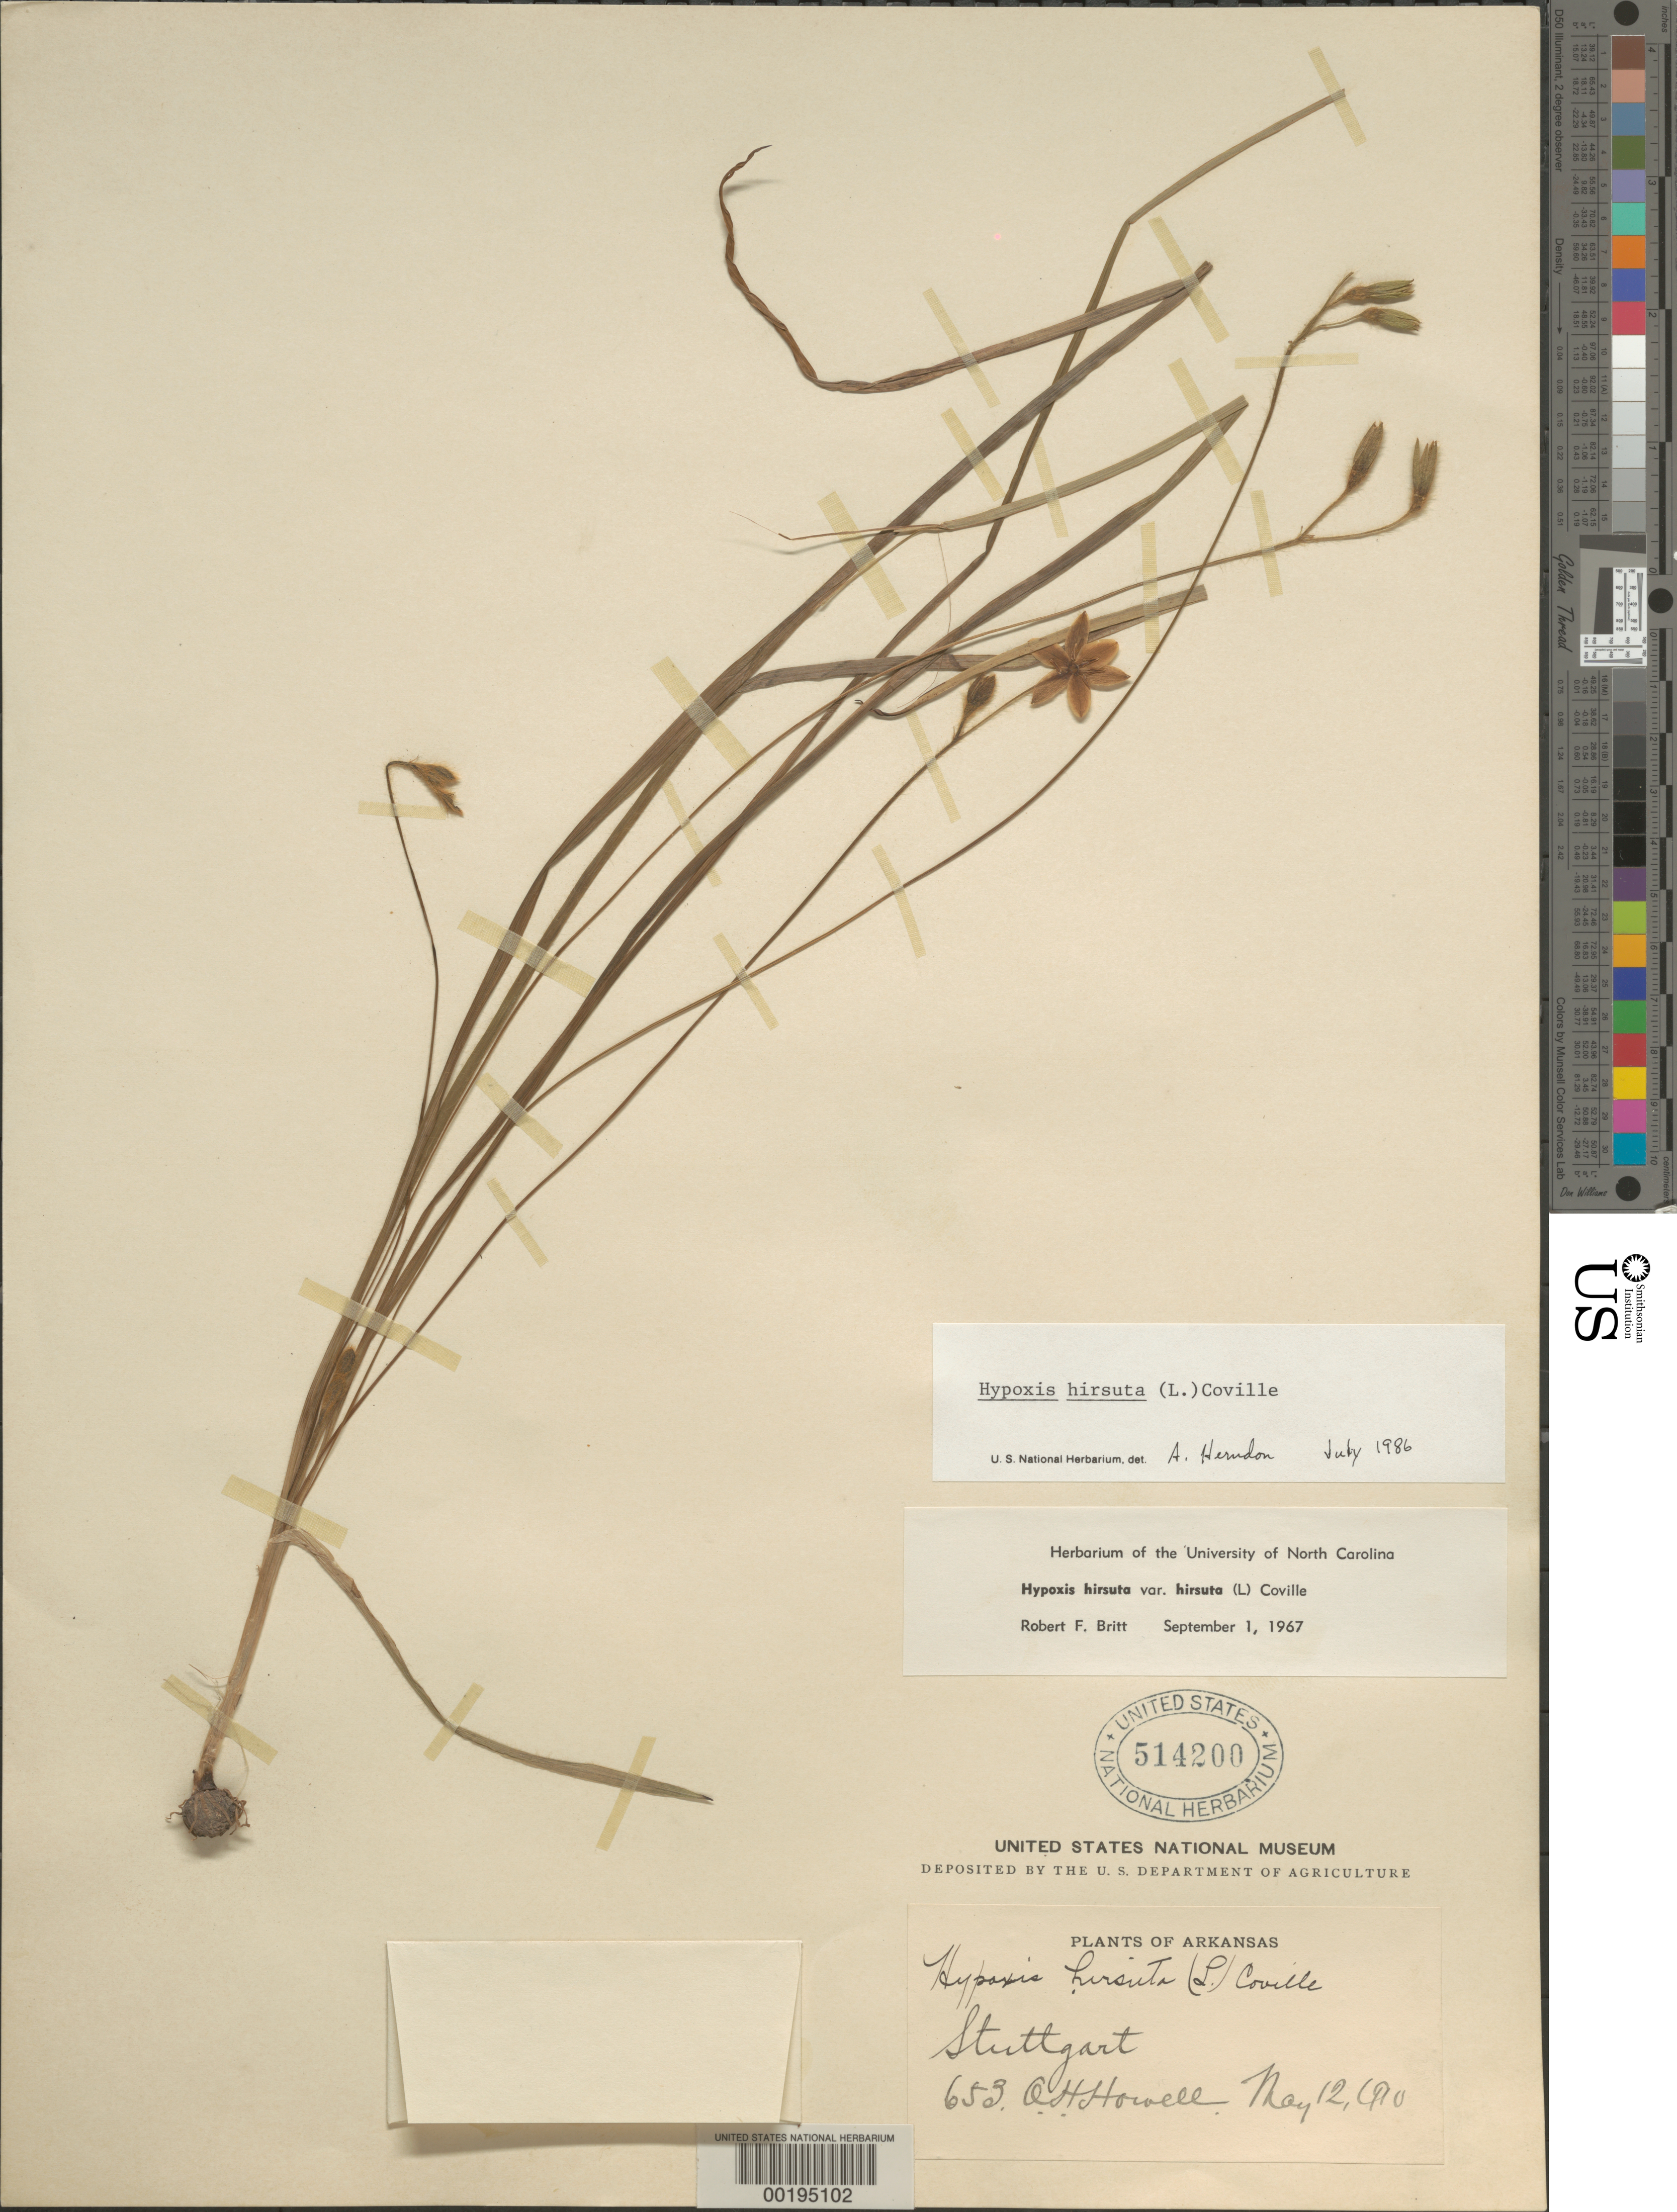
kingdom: Plantae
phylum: Tracheophyta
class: Liliopsida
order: Asparagales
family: Hypoxidaceae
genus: Hypoxis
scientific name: Hypoxis hirsuta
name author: (L.) Coville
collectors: D. H. Howell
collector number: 653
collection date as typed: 12 May 1910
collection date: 1910-05-12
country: United States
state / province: Arkansas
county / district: Arkansas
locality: Stuttgart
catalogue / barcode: US 514200